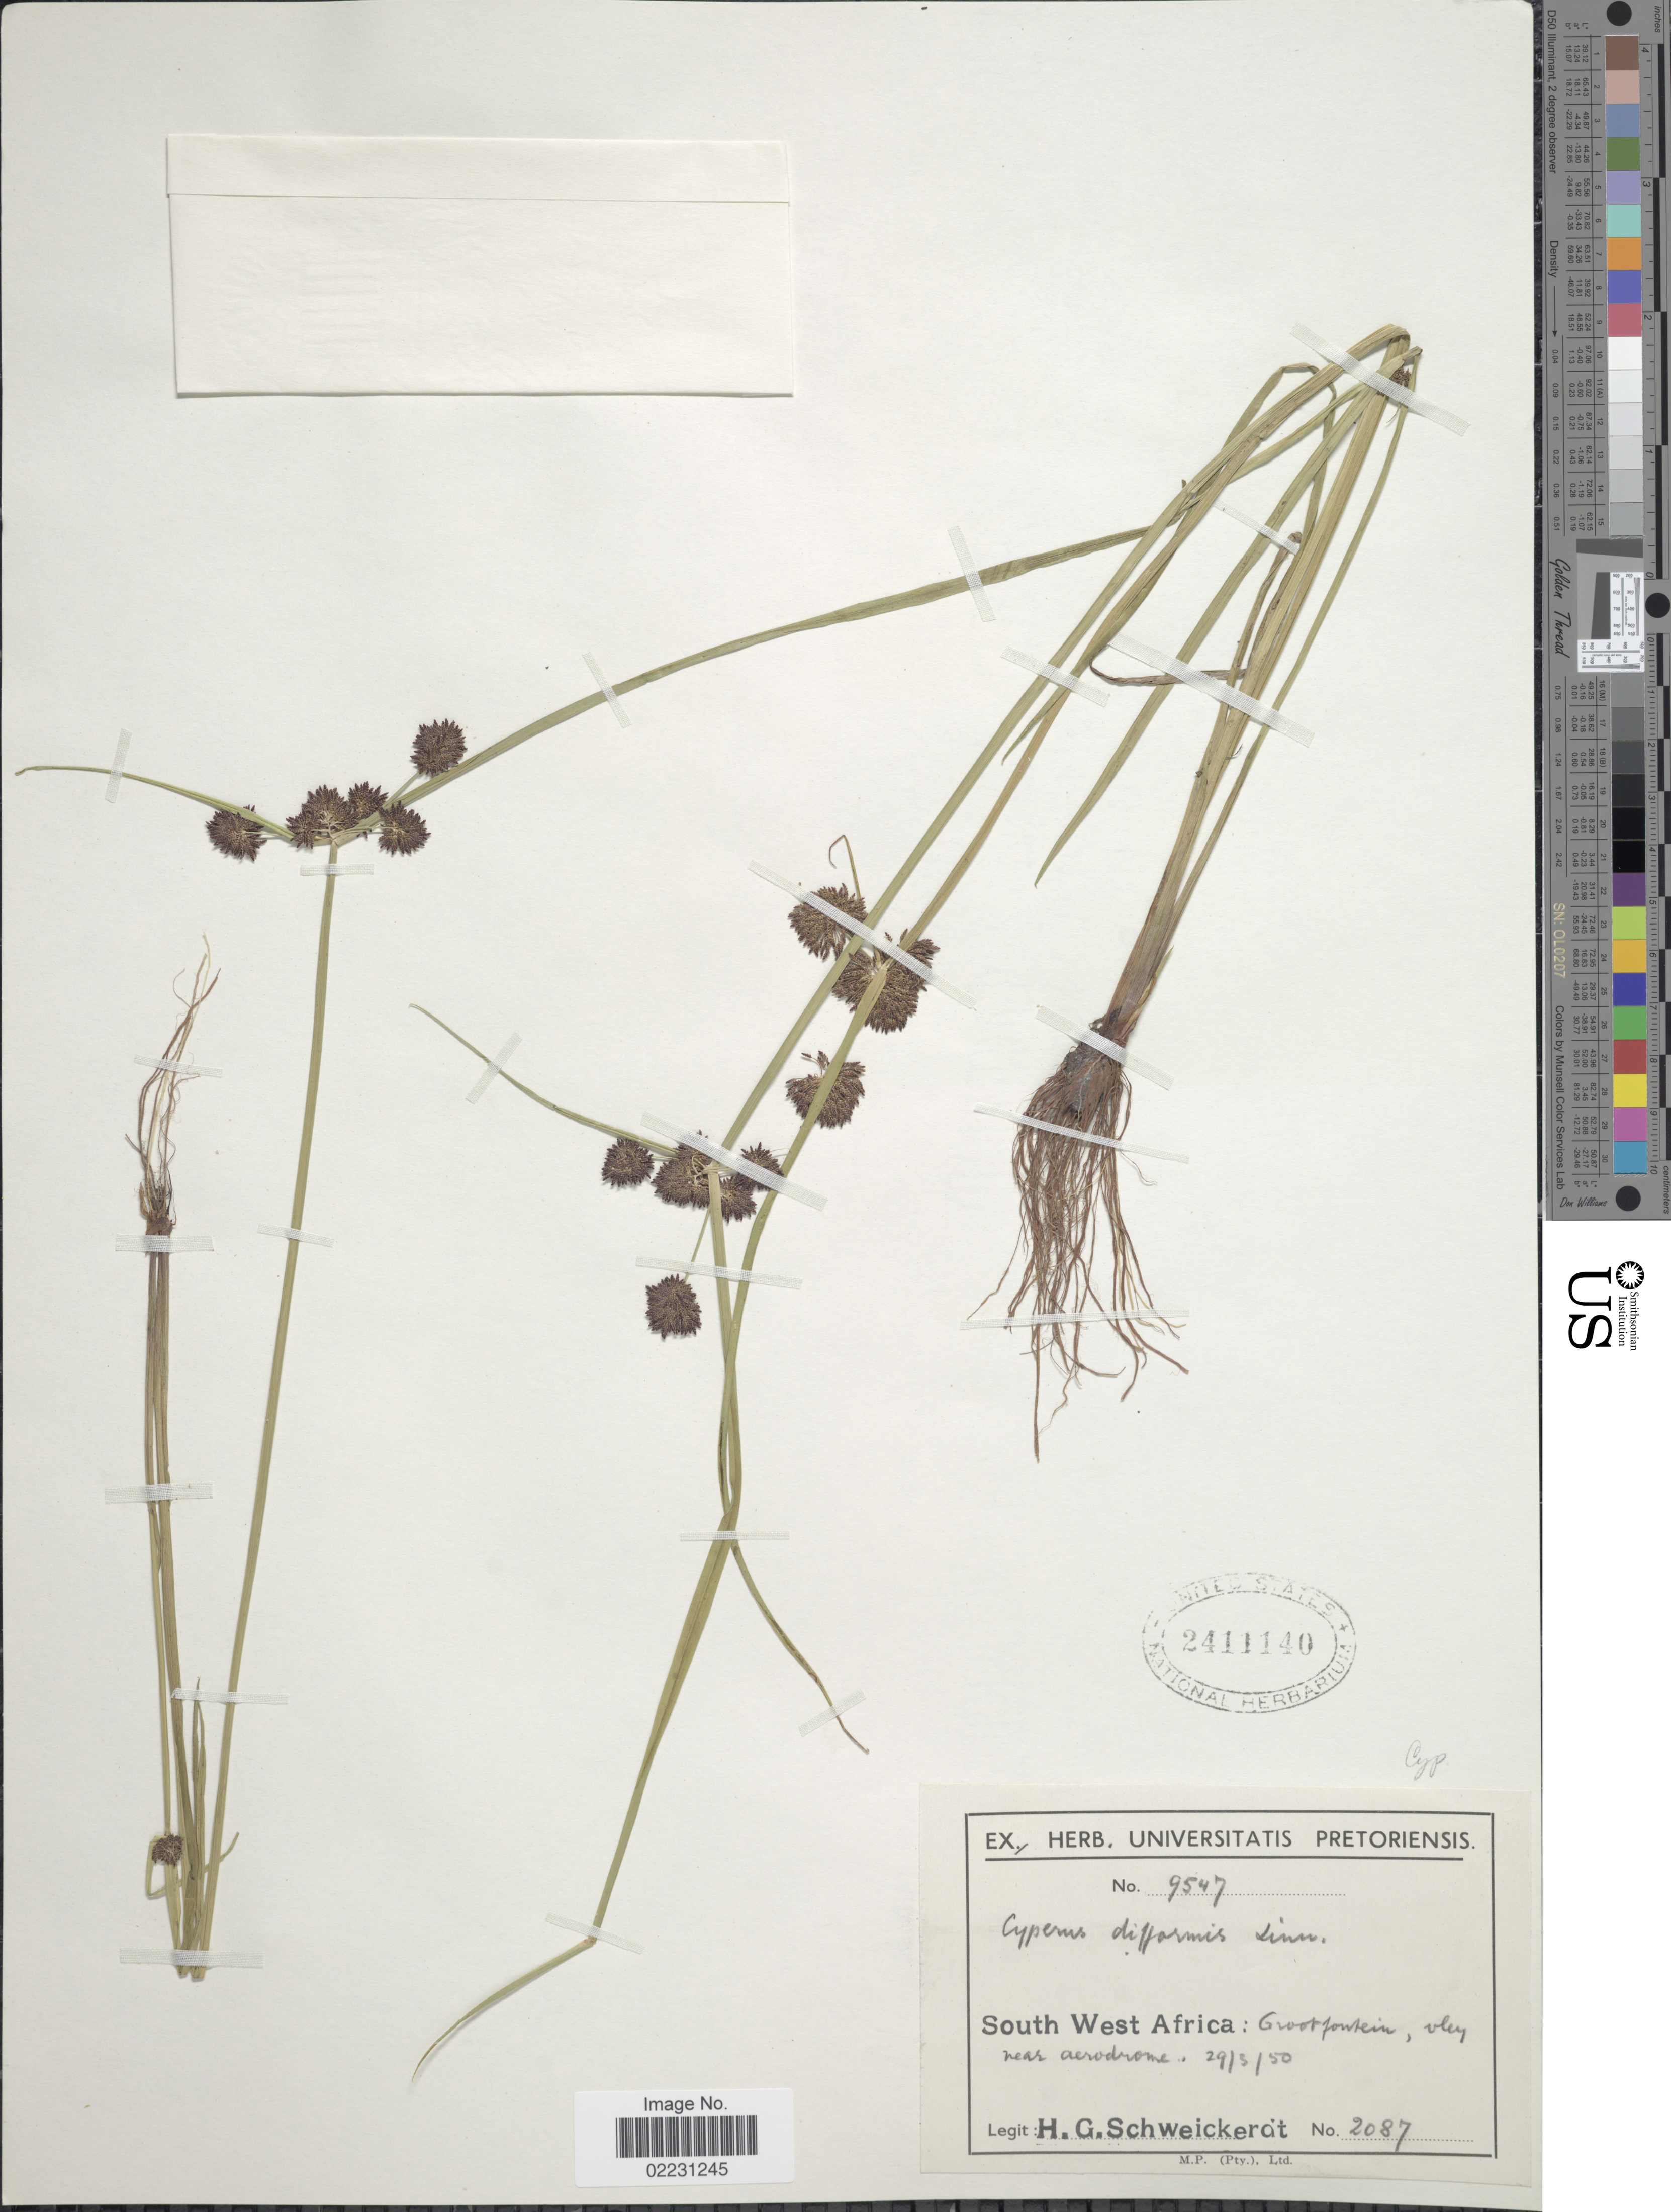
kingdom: Plantae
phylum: Tracheophyta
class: Liliopsida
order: Poales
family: Cyperaceae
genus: Cyperus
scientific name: Cyperus difformis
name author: L.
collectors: H. Schweickerdt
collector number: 2087/9547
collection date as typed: Transcribed d/m/y: 29/3/50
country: Namibia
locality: South West Africa: Grootfontein, very near aerodrone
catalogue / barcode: US 2411140